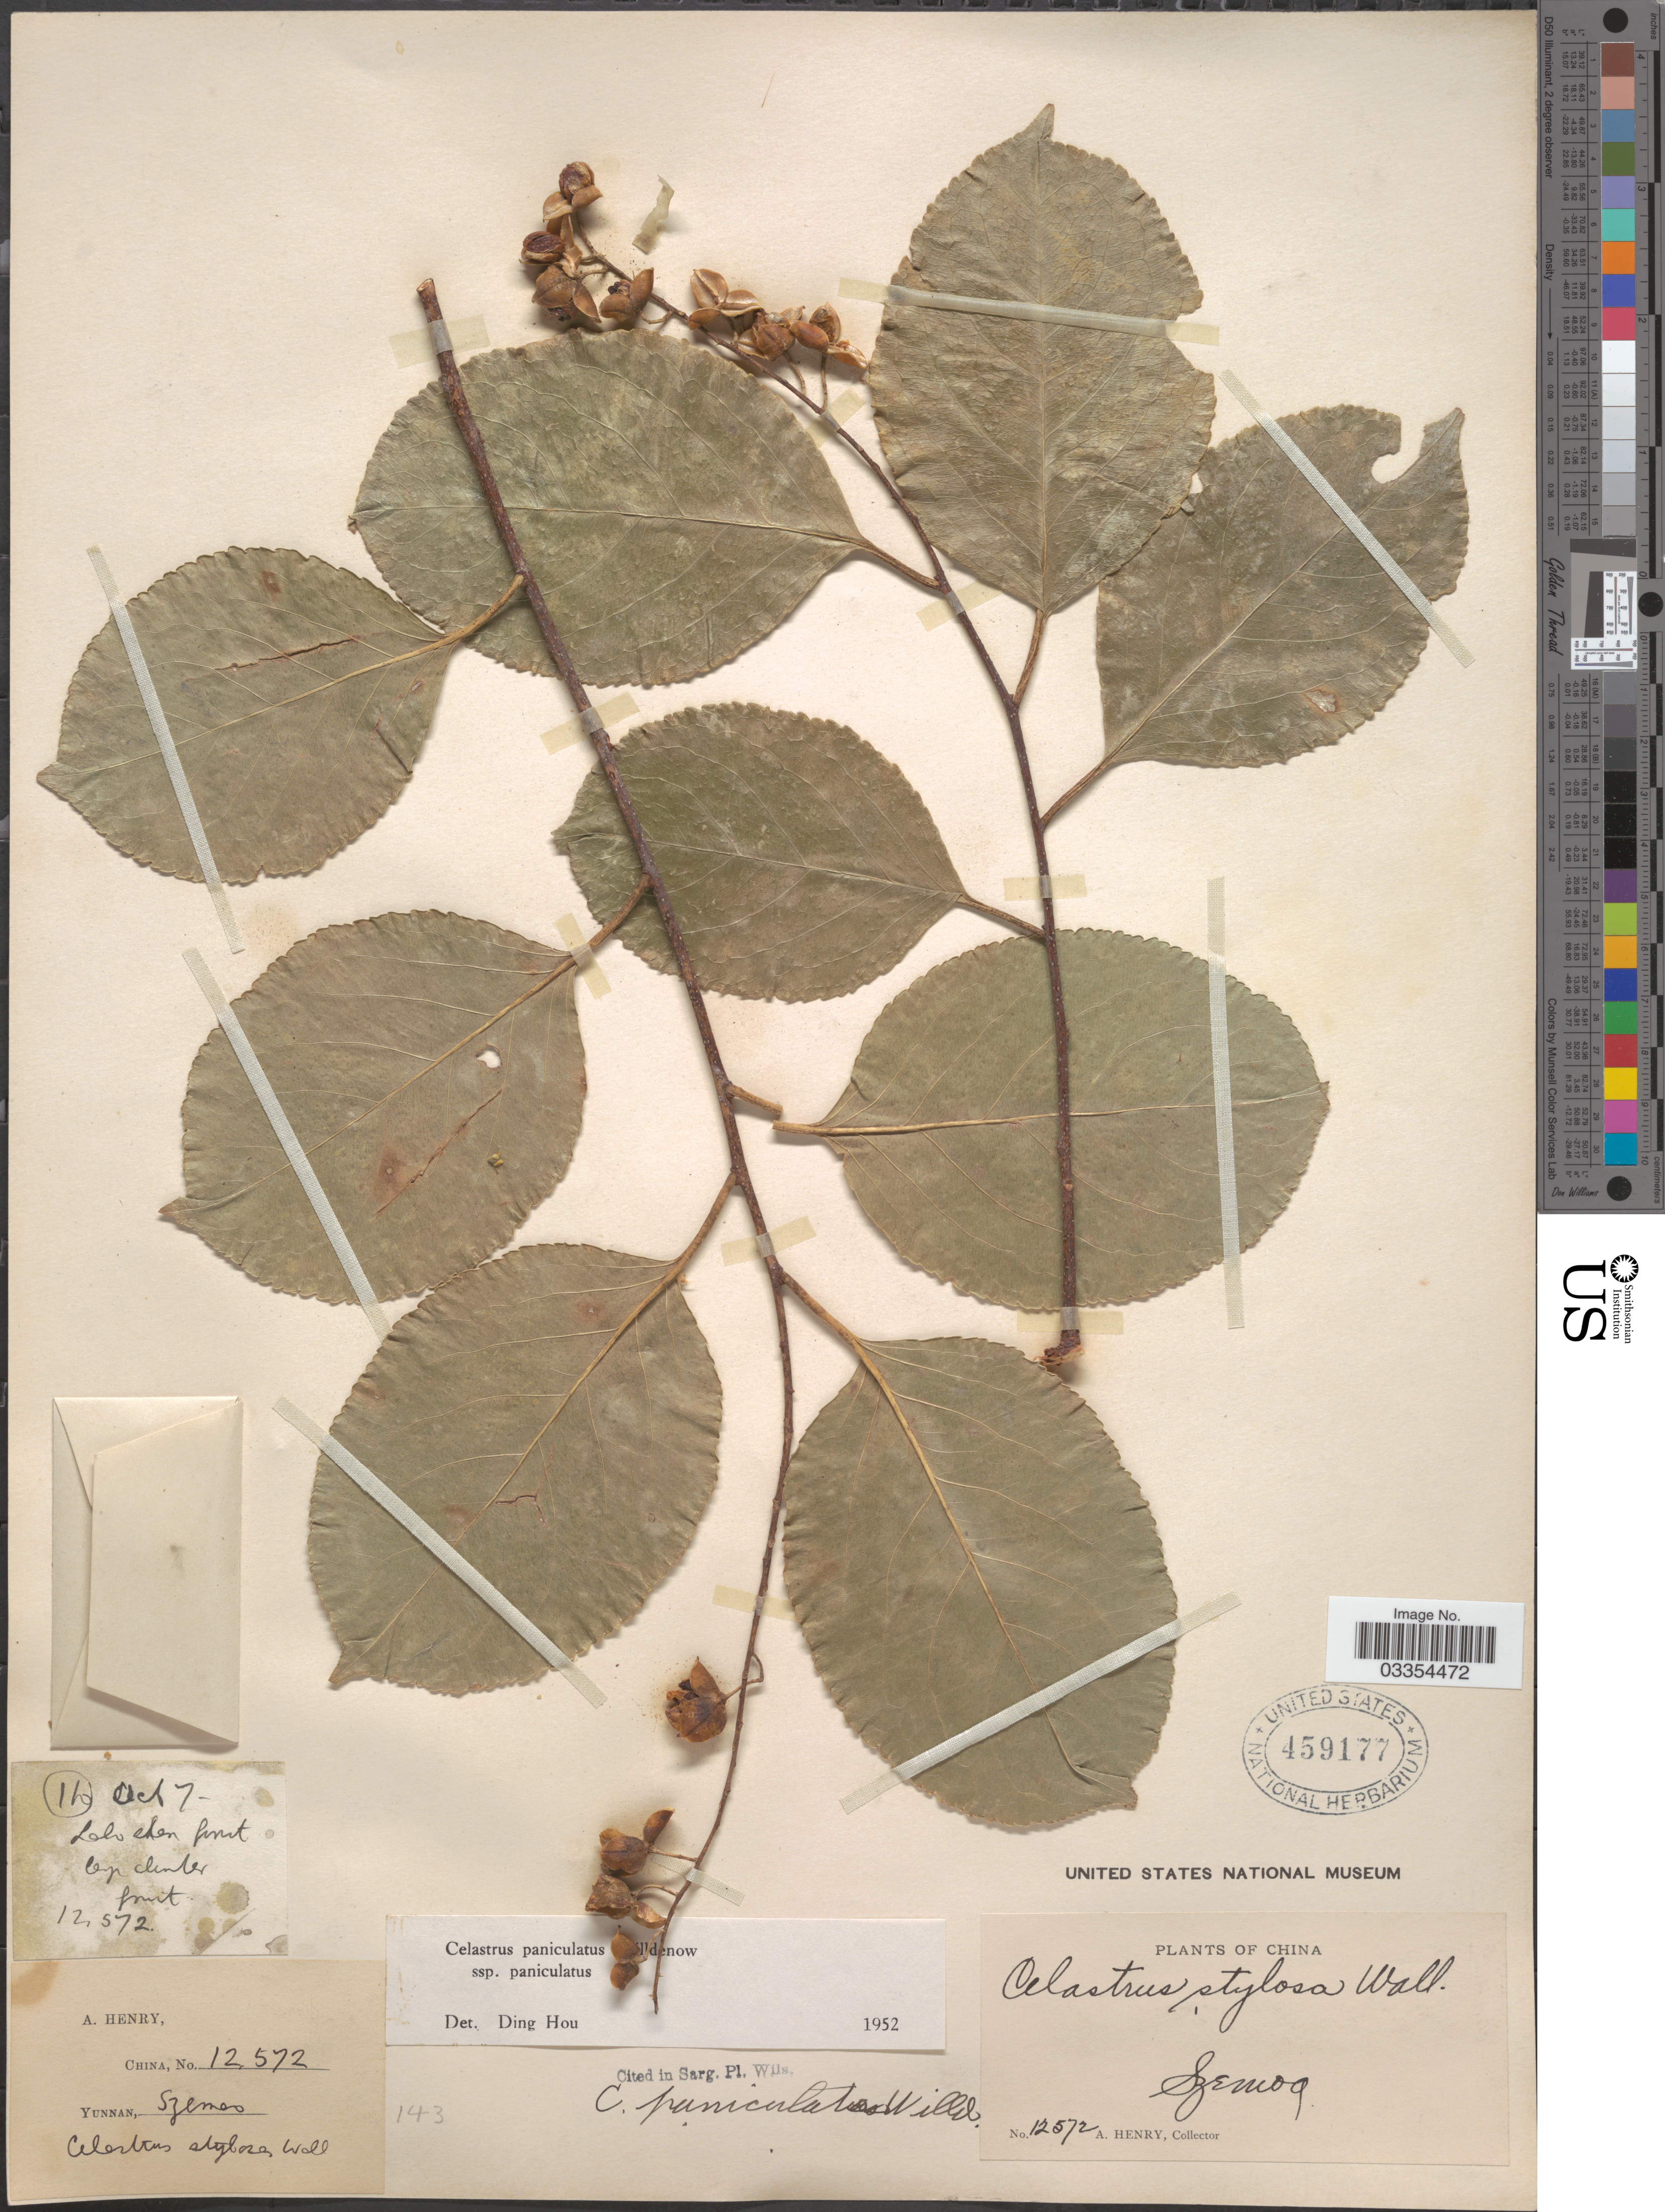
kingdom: Plantae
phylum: Tracheophyta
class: Magnoliopsida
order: Celastrales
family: Celastraceae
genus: Celastrus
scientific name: Celastrus paniculatus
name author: Willd.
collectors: A. Henry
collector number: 12572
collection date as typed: Transcribed d/m/y: /10/7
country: China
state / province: Yunnan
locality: Szemoa.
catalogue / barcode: US 459177